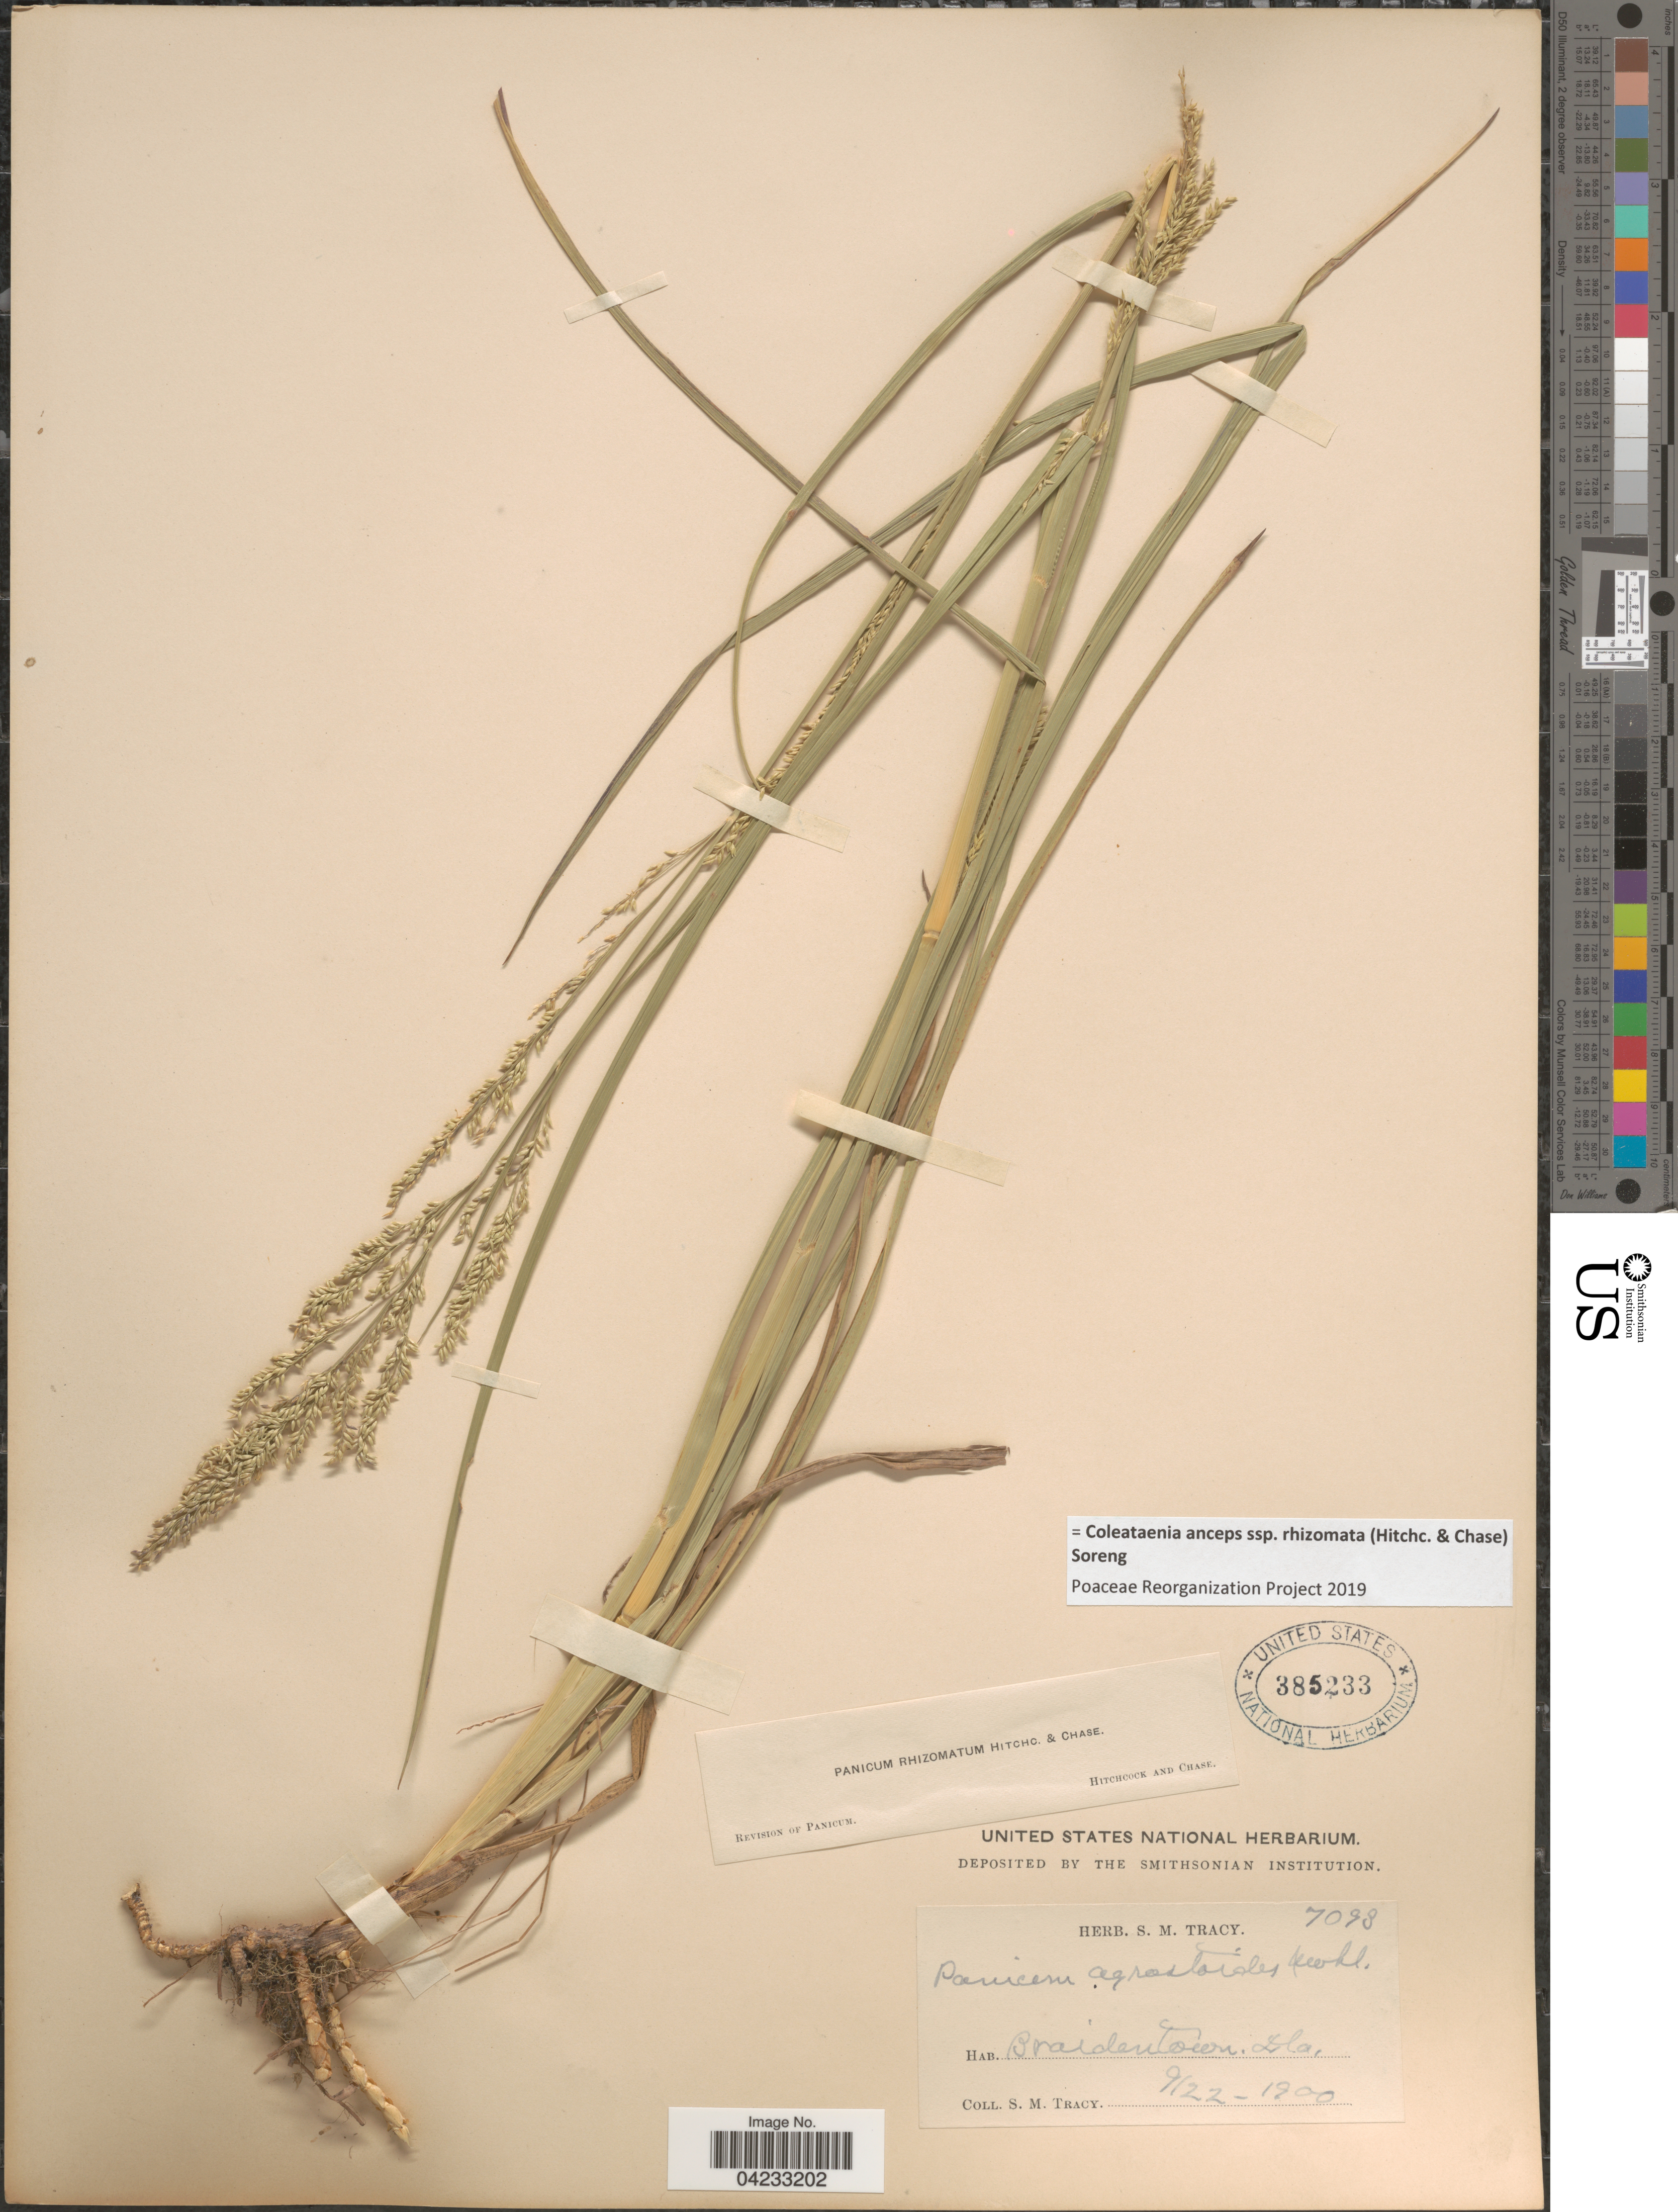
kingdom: Plantae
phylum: Tracheophyta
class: Liliopsida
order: Poales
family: Poaceae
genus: Coleataenia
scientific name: Coleataenia anceps subsp. rhizomata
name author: (Hitchc. & Chase) Soreng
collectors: S. M. Tracy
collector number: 7093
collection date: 1900-09-22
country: United States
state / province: Florida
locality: Braidentown.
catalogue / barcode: US 385233